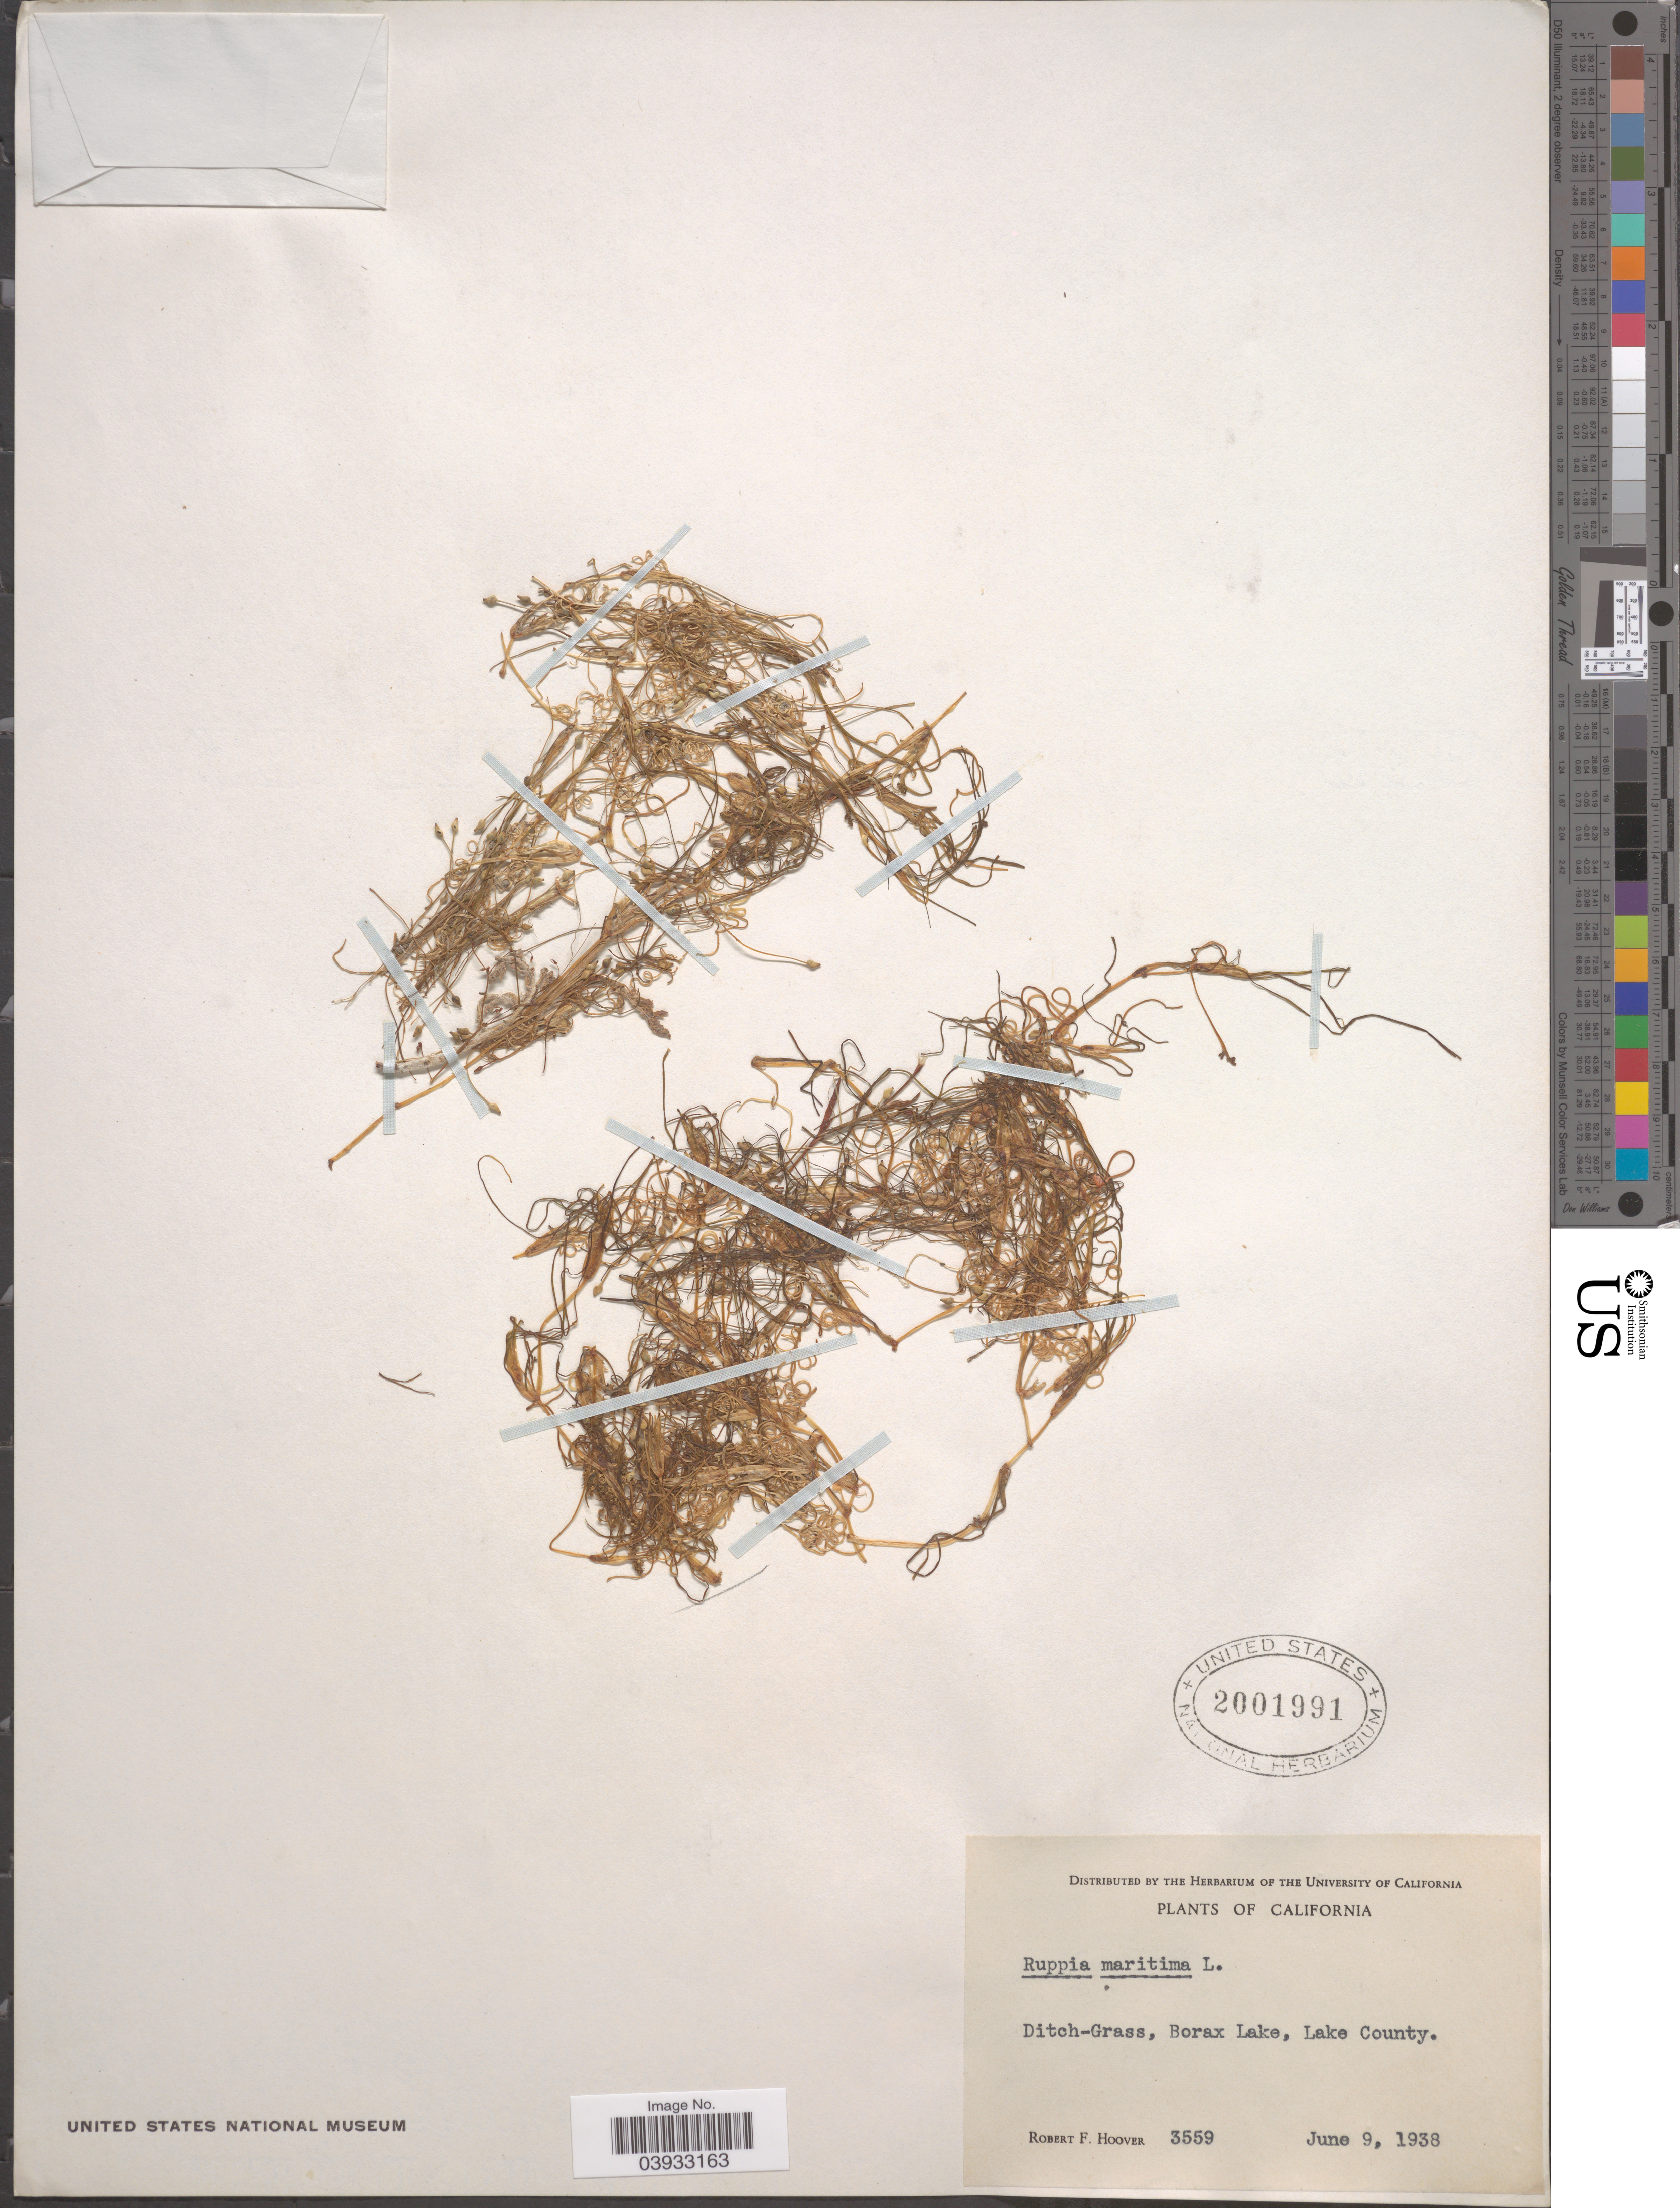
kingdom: Plantae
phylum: Tracheophyta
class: Liliopsida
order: Alismatales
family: Ruppiaceae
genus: Ruppia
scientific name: Ruppia maritima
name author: L.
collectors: R. F. Hoover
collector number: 3559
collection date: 1938-06-09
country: United States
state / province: California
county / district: Lake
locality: Ditch-Grass, Borax Lake, Lake County.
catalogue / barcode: US 2001991